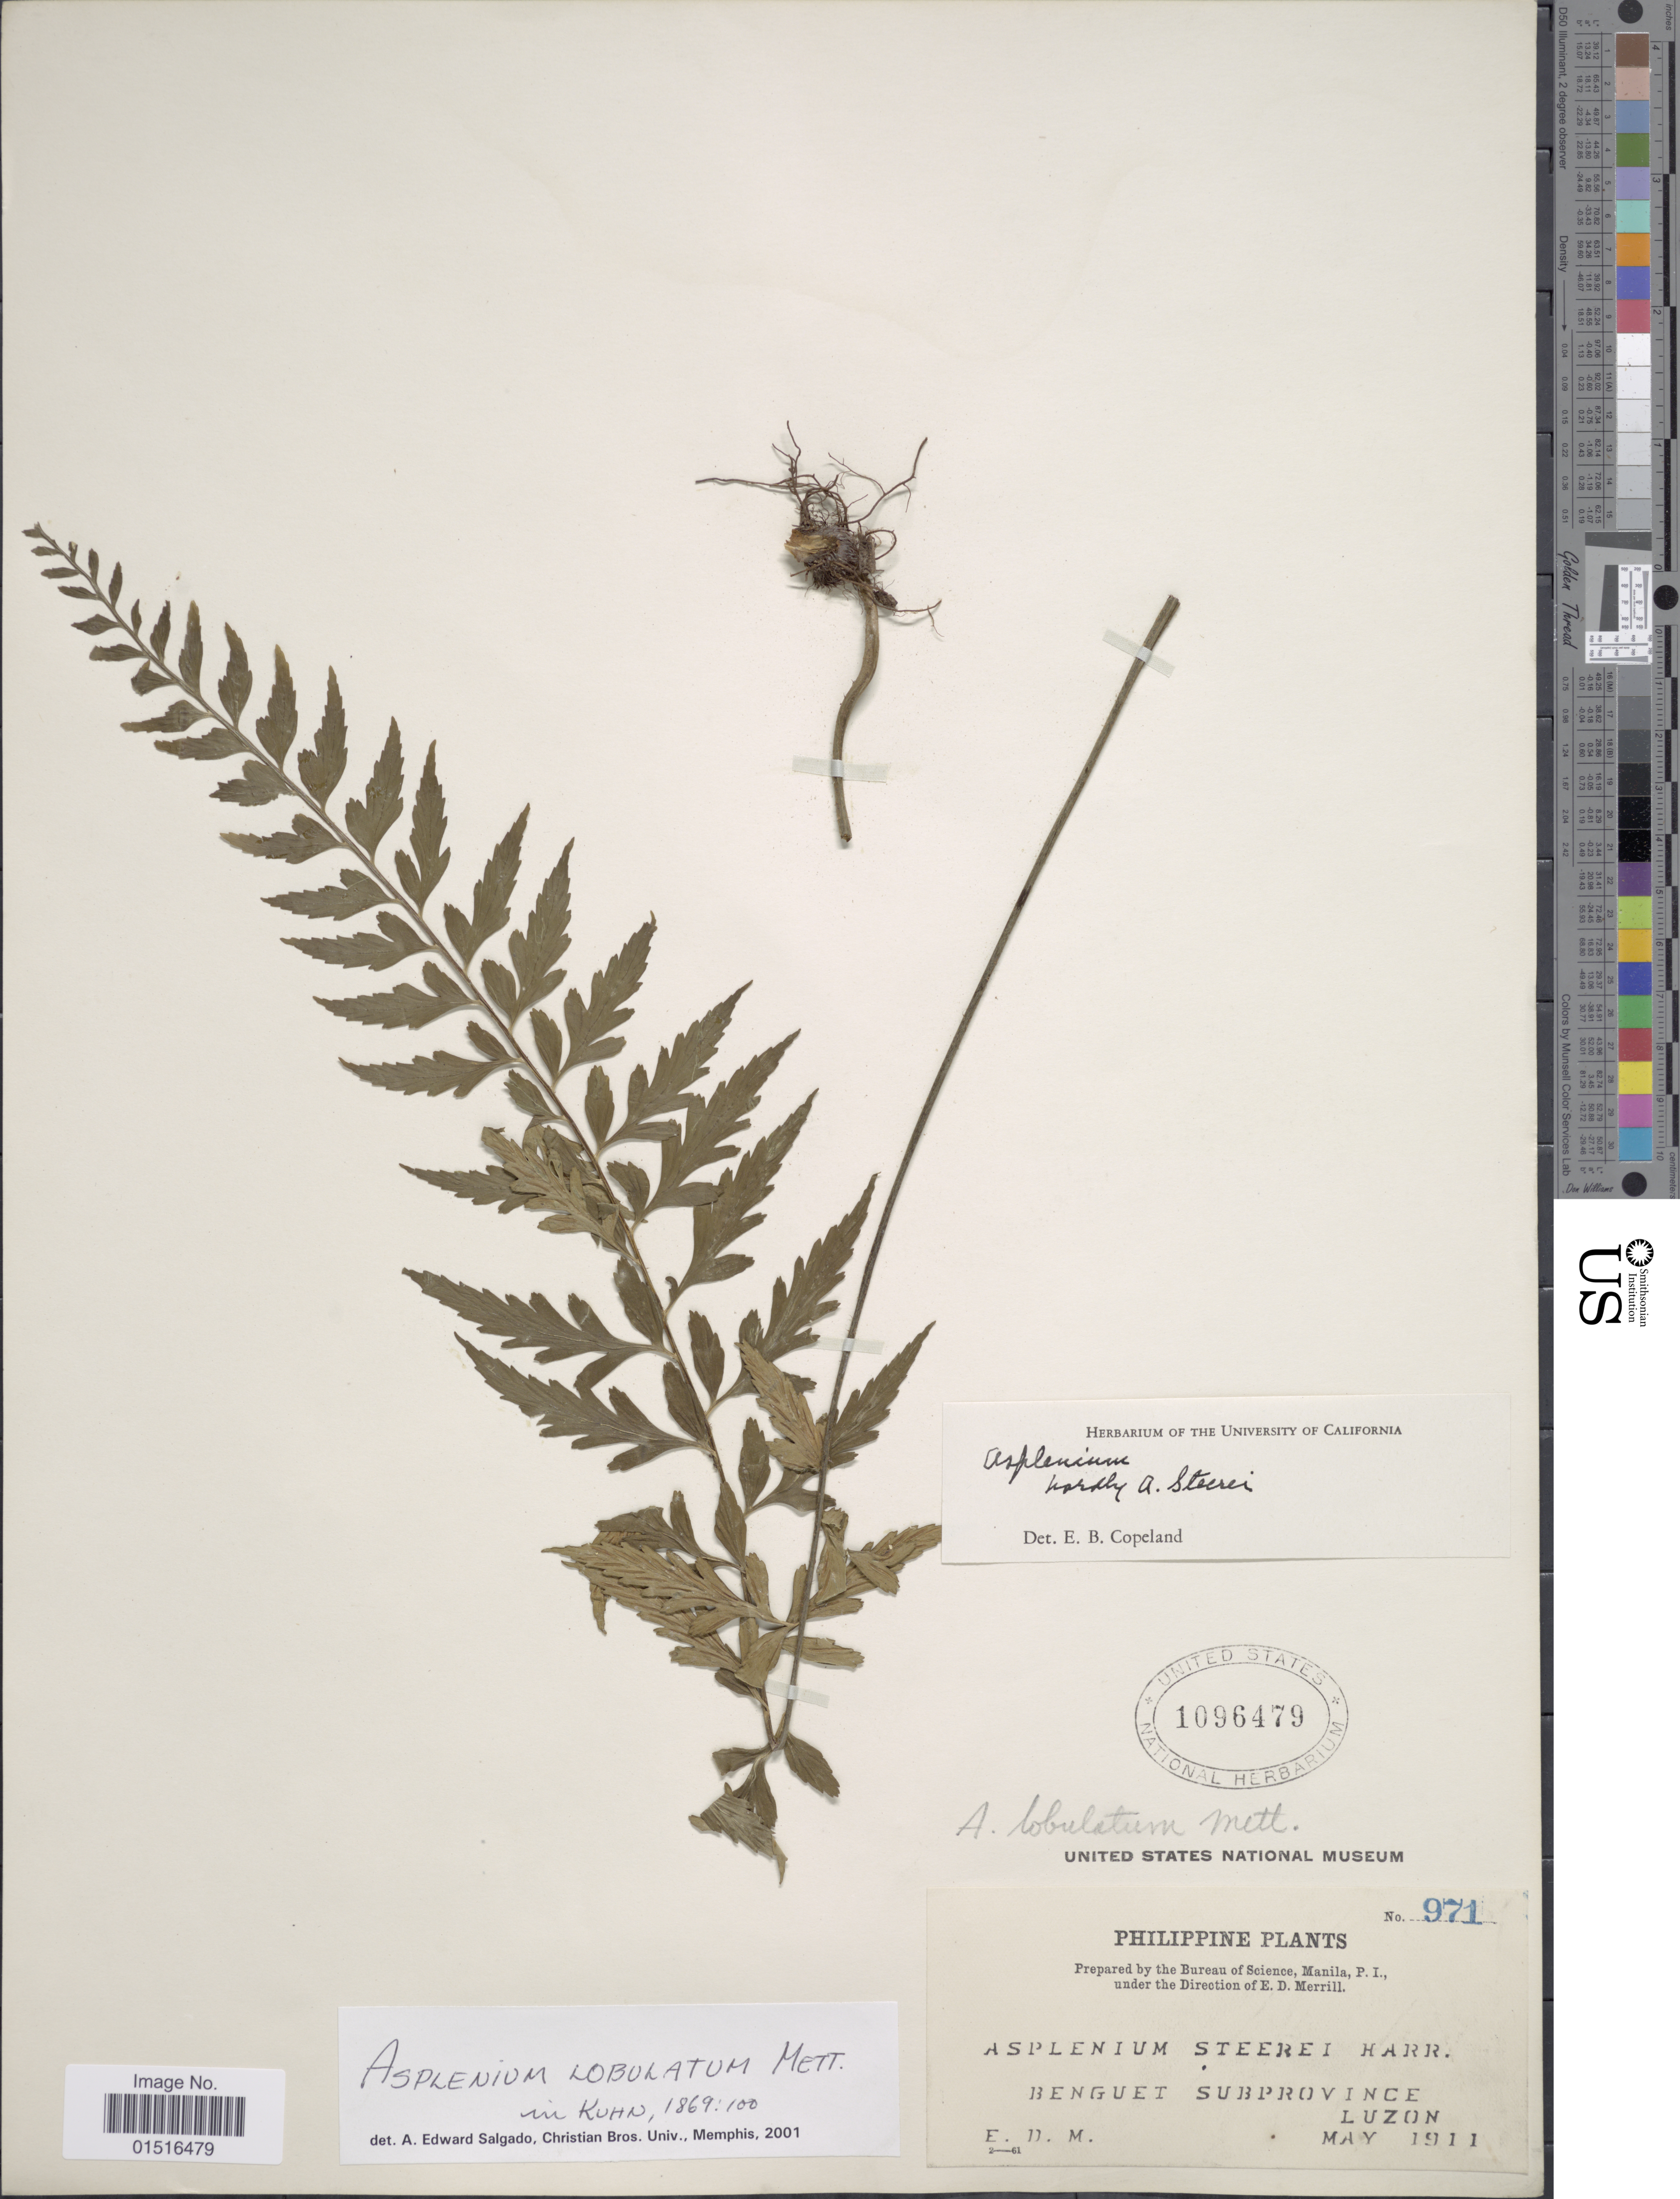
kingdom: Plantae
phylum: Tracheophyta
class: Polypodiopsida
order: Polypodiales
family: Aspleniaceae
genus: Asplenium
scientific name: Asplenium lobulatum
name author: Mett.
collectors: E. D. Merrill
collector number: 971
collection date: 1911-05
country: Philippines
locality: Benguet Subprovince, Luzon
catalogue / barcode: US 1096479